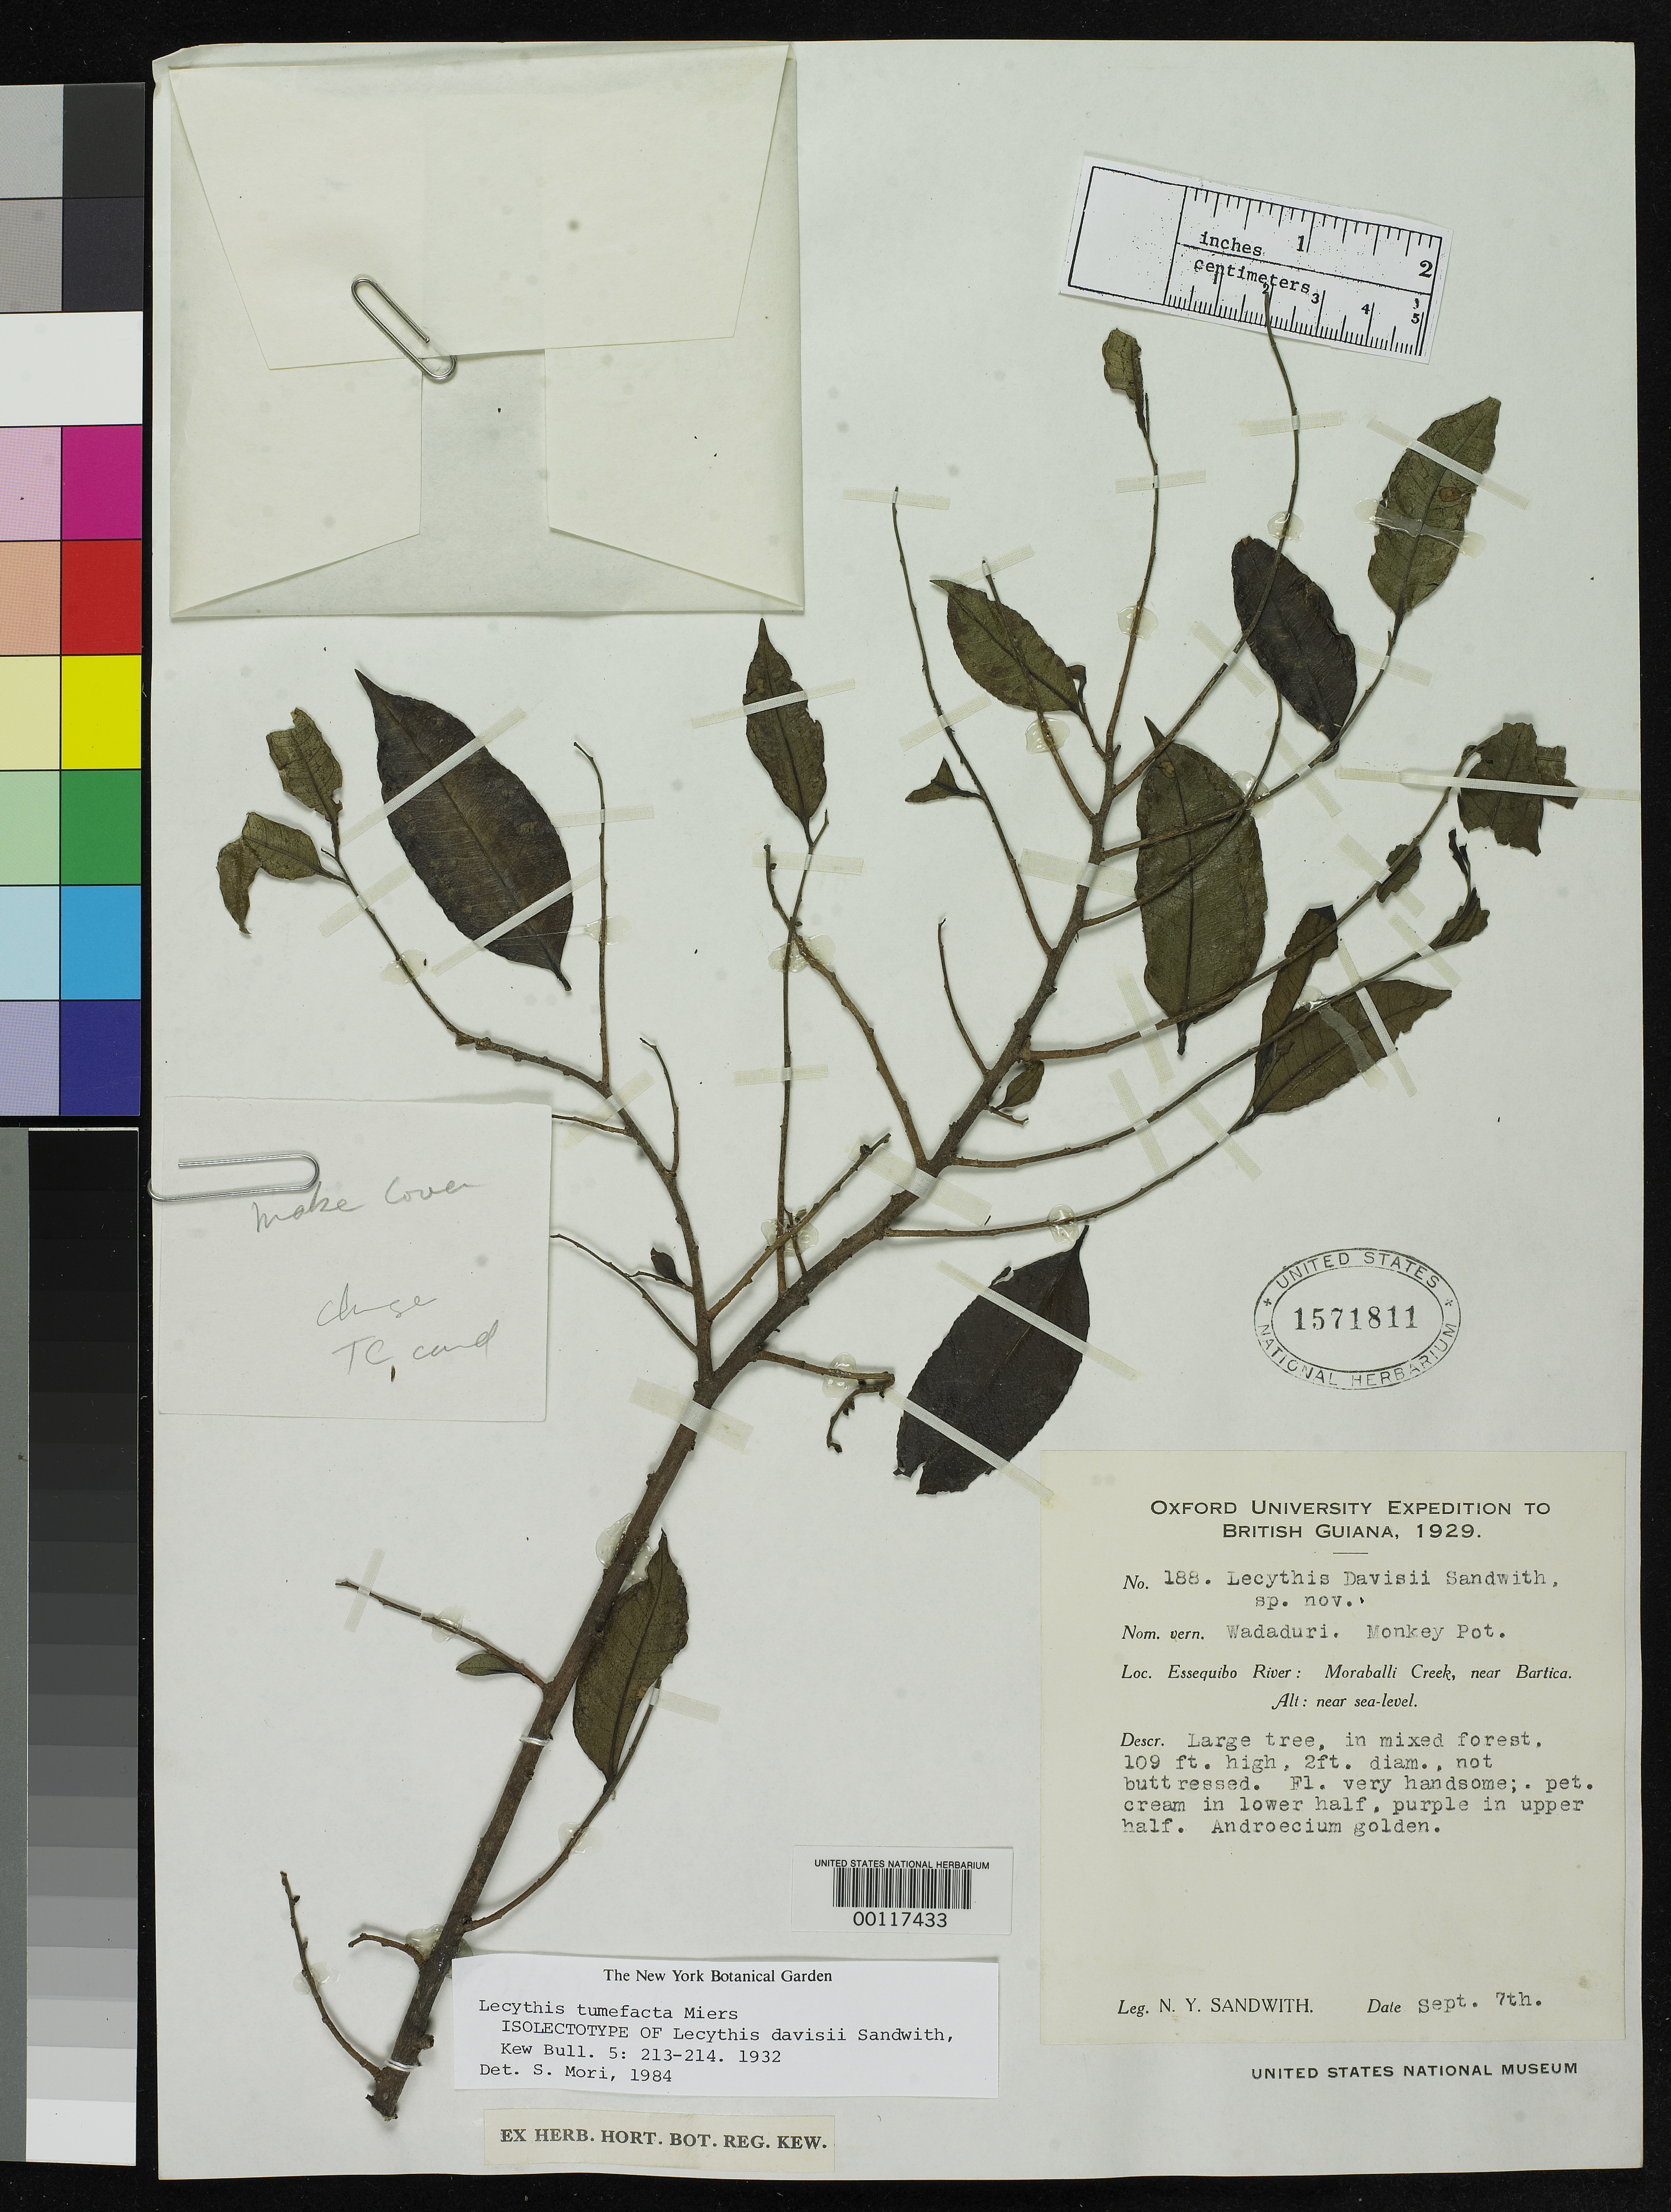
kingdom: Plantae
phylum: Tracheophyta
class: Magnoliopsida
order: Ericales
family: Lecythidaceae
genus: Lecythis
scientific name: Lecythis davisii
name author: Sandwith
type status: Isotype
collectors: N. Y. Sandwith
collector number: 188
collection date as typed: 07 Sep 1929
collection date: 1929-09-07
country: Guyana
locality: Essequibo River, Moraballi Creek.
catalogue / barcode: US 1571811